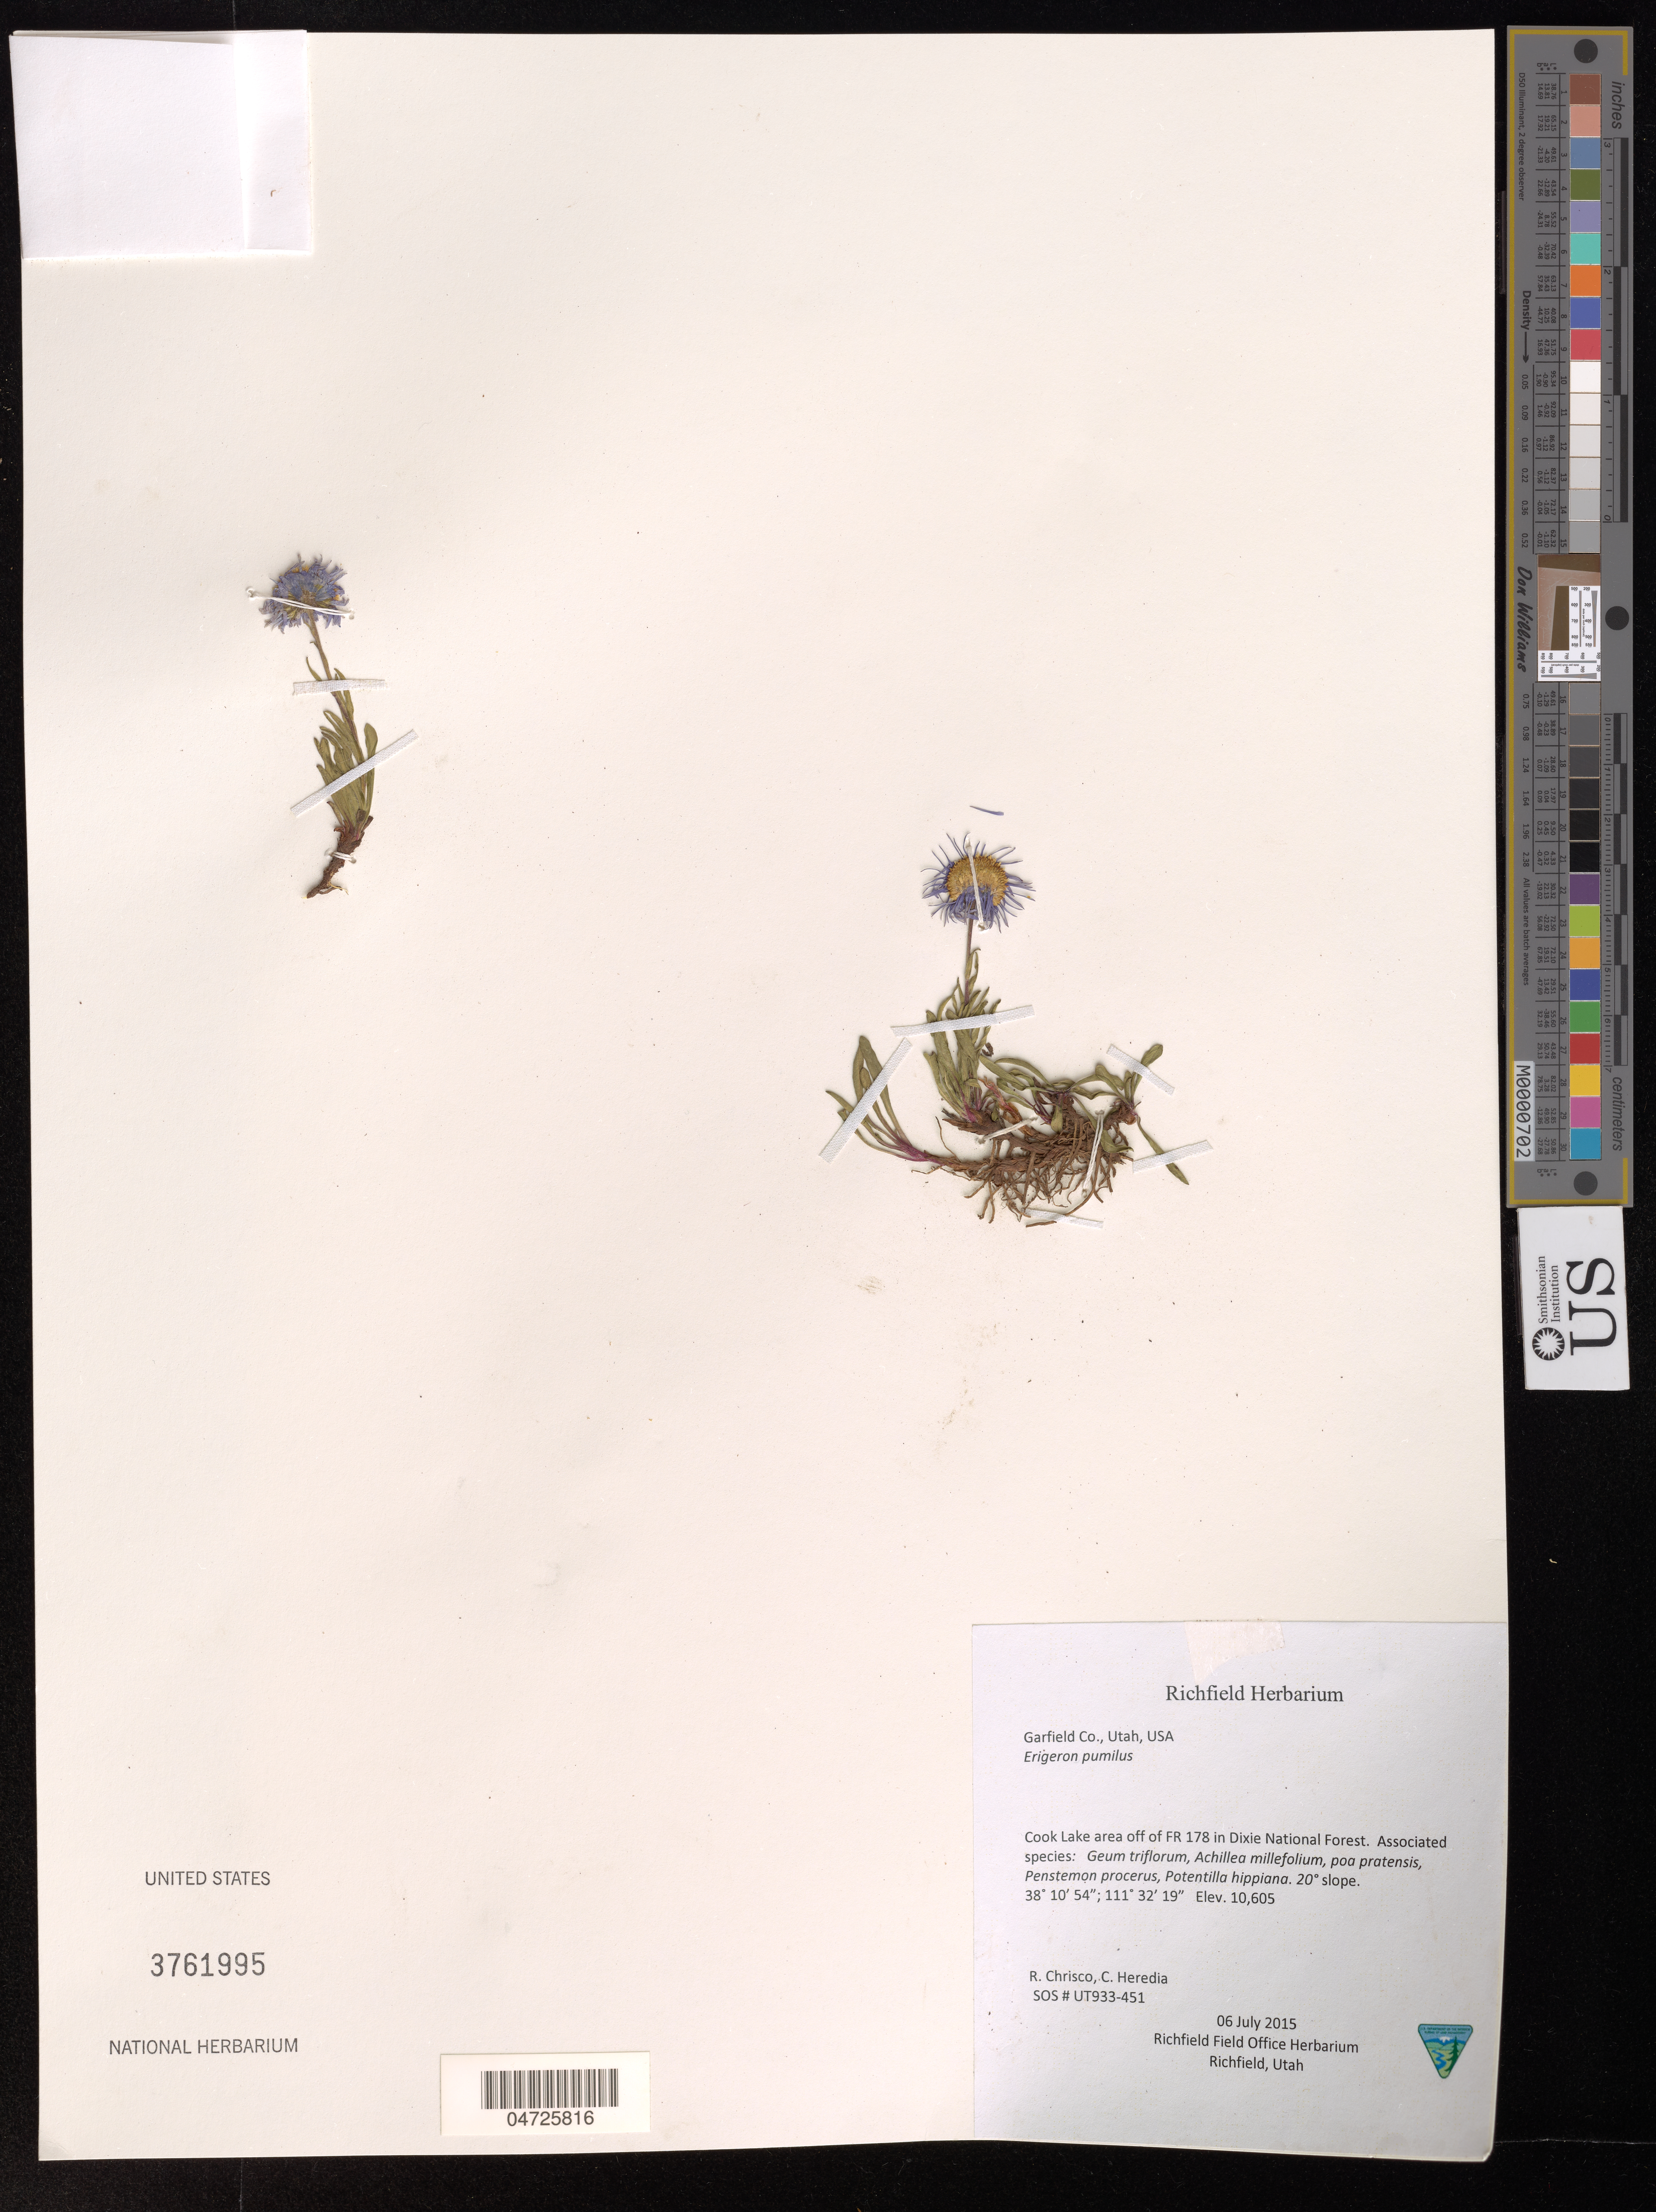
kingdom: Plantae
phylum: Tracheophyta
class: Magnoliopsida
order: Asterales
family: Asteraceae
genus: Erigeron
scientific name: Erigeron pumilus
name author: Nutt.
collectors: R. Chrisco & C. Heredia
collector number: UT933-451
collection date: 2015-07-06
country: United States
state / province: Utah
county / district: Garfield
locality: Garfield Co. Cook Lake area off of FR 178 in Dixie National Forest.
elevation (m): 3232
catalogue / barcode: US 3761995